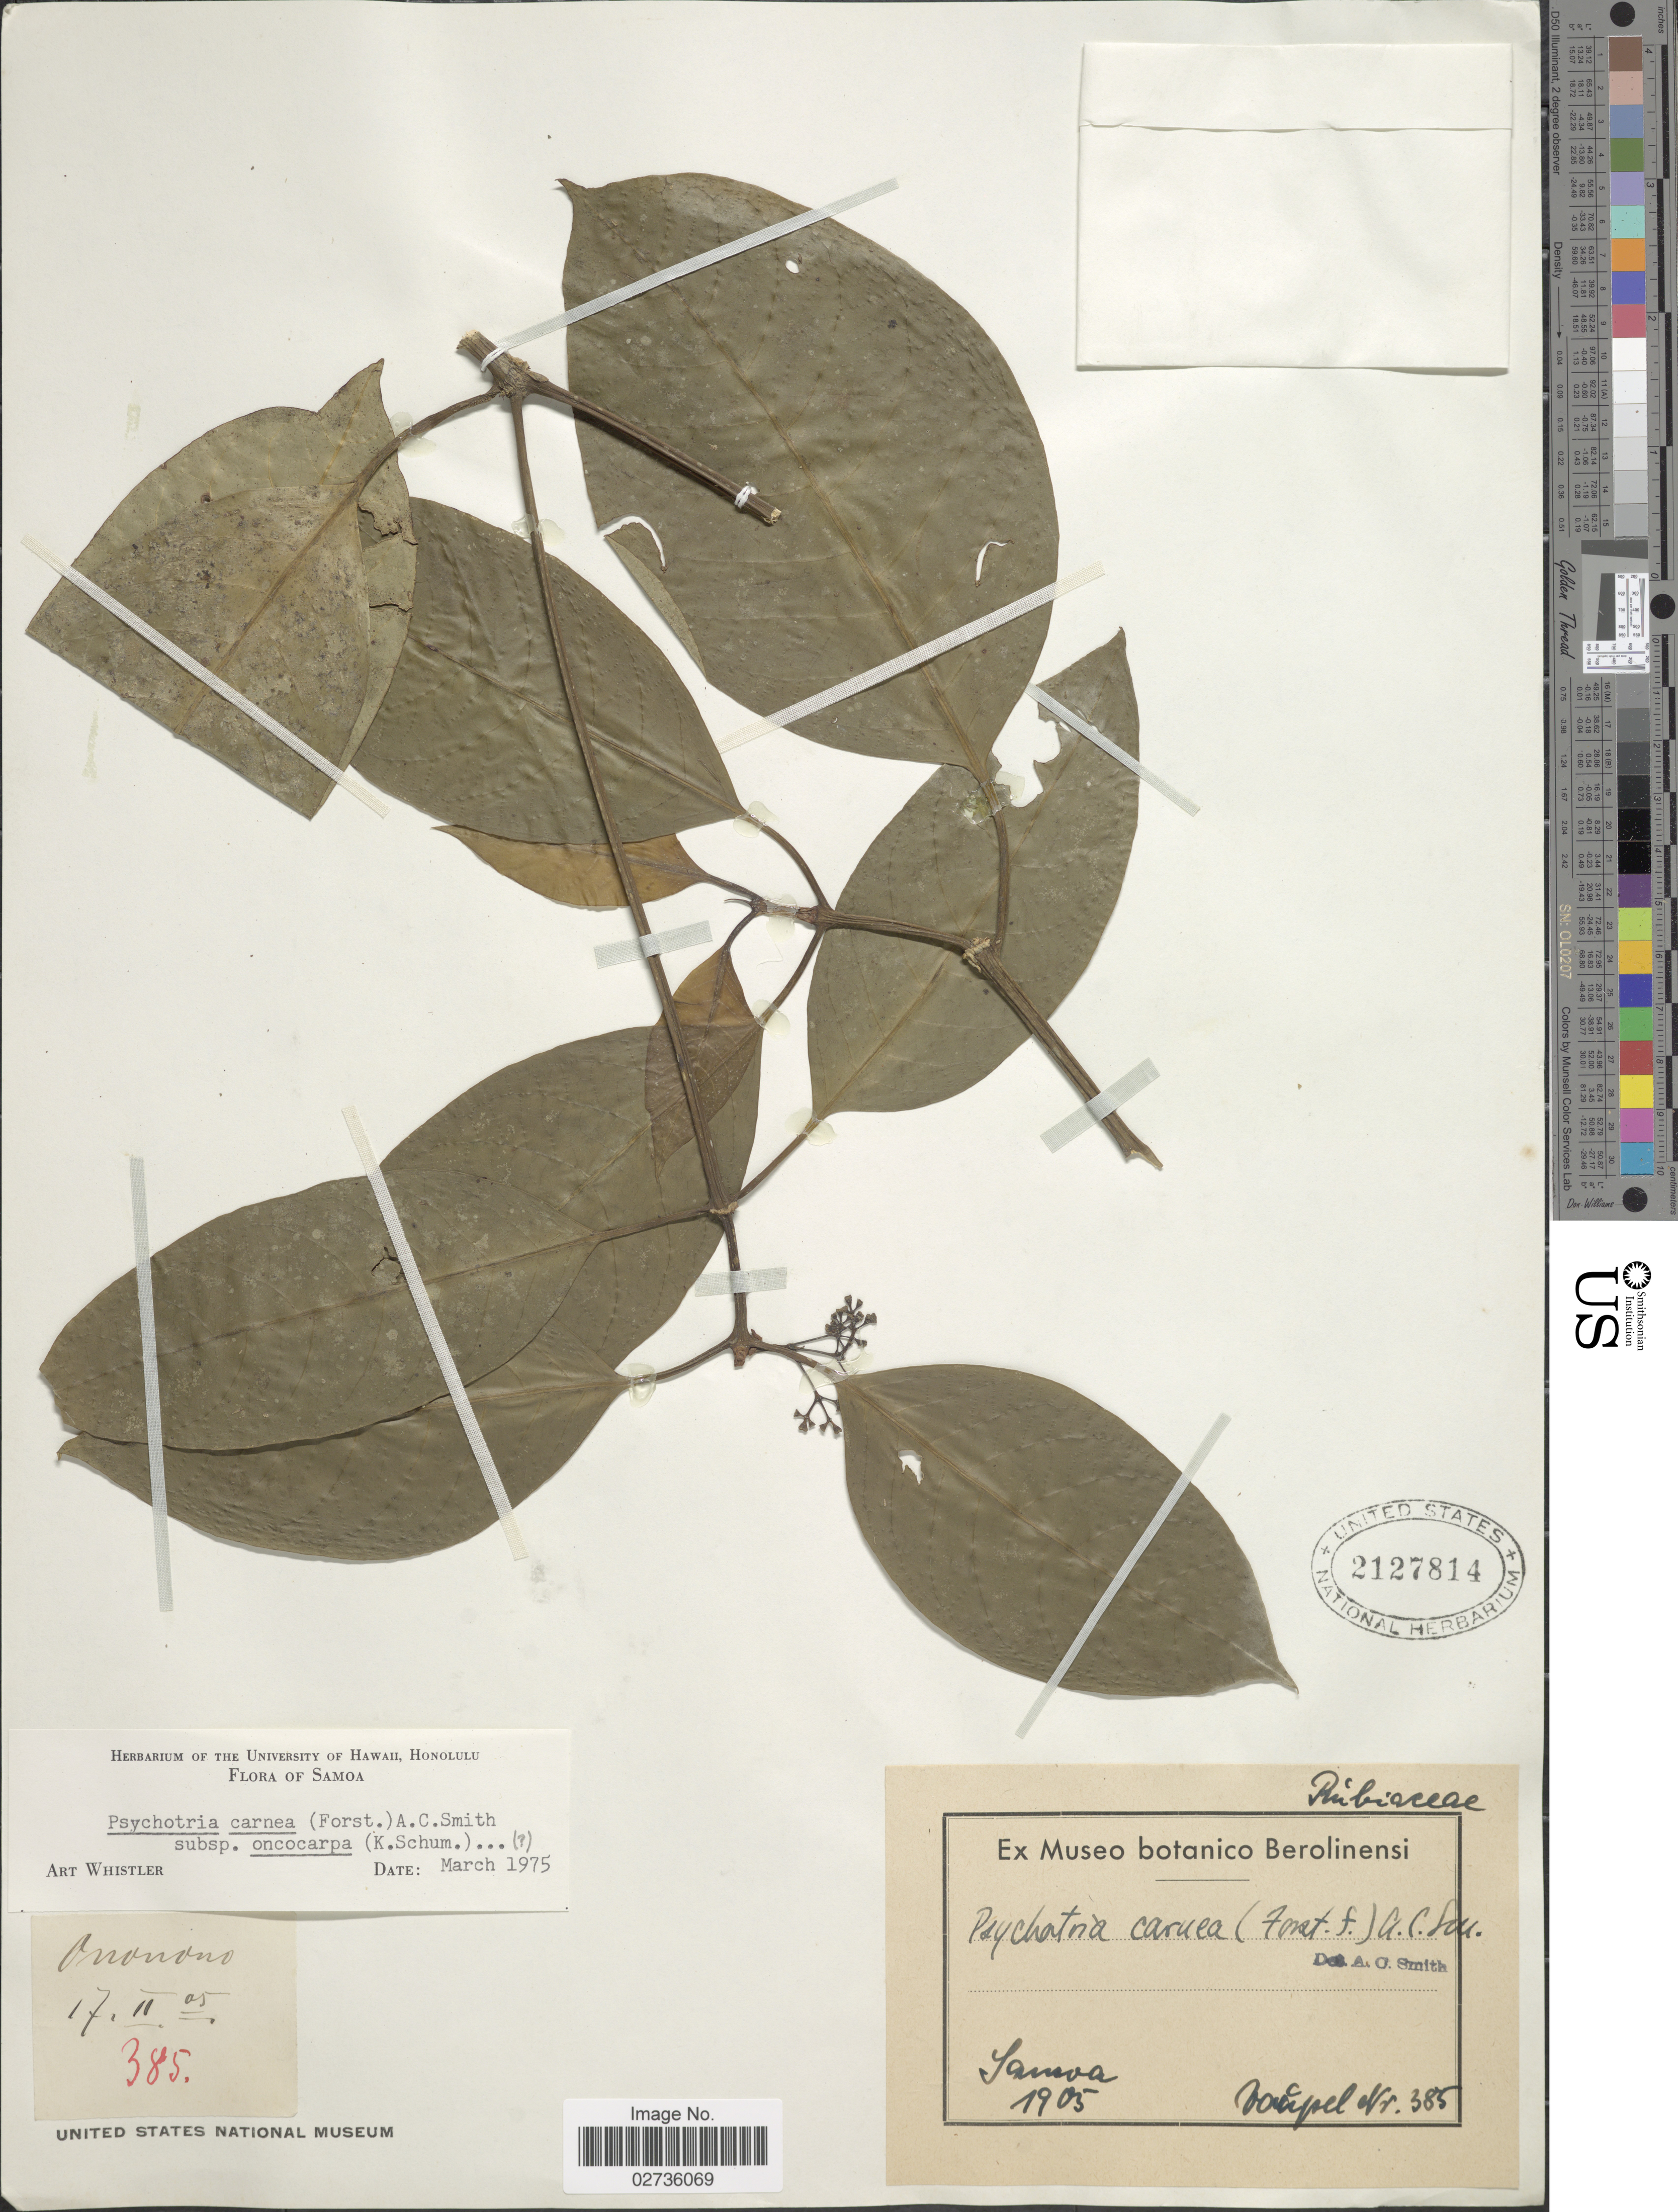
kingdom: Plantae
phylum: Tracheophyta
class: Magnoliopsida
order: Gentianales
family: Rubiaceae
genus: Psychotria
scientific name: Psychotria carnea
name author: (Forst.) A.C. Sm.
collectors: Vaupel, --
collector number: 385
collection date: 1905-02-17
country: Samoa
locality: Samoa. Ononono.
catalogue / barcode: US 2127814